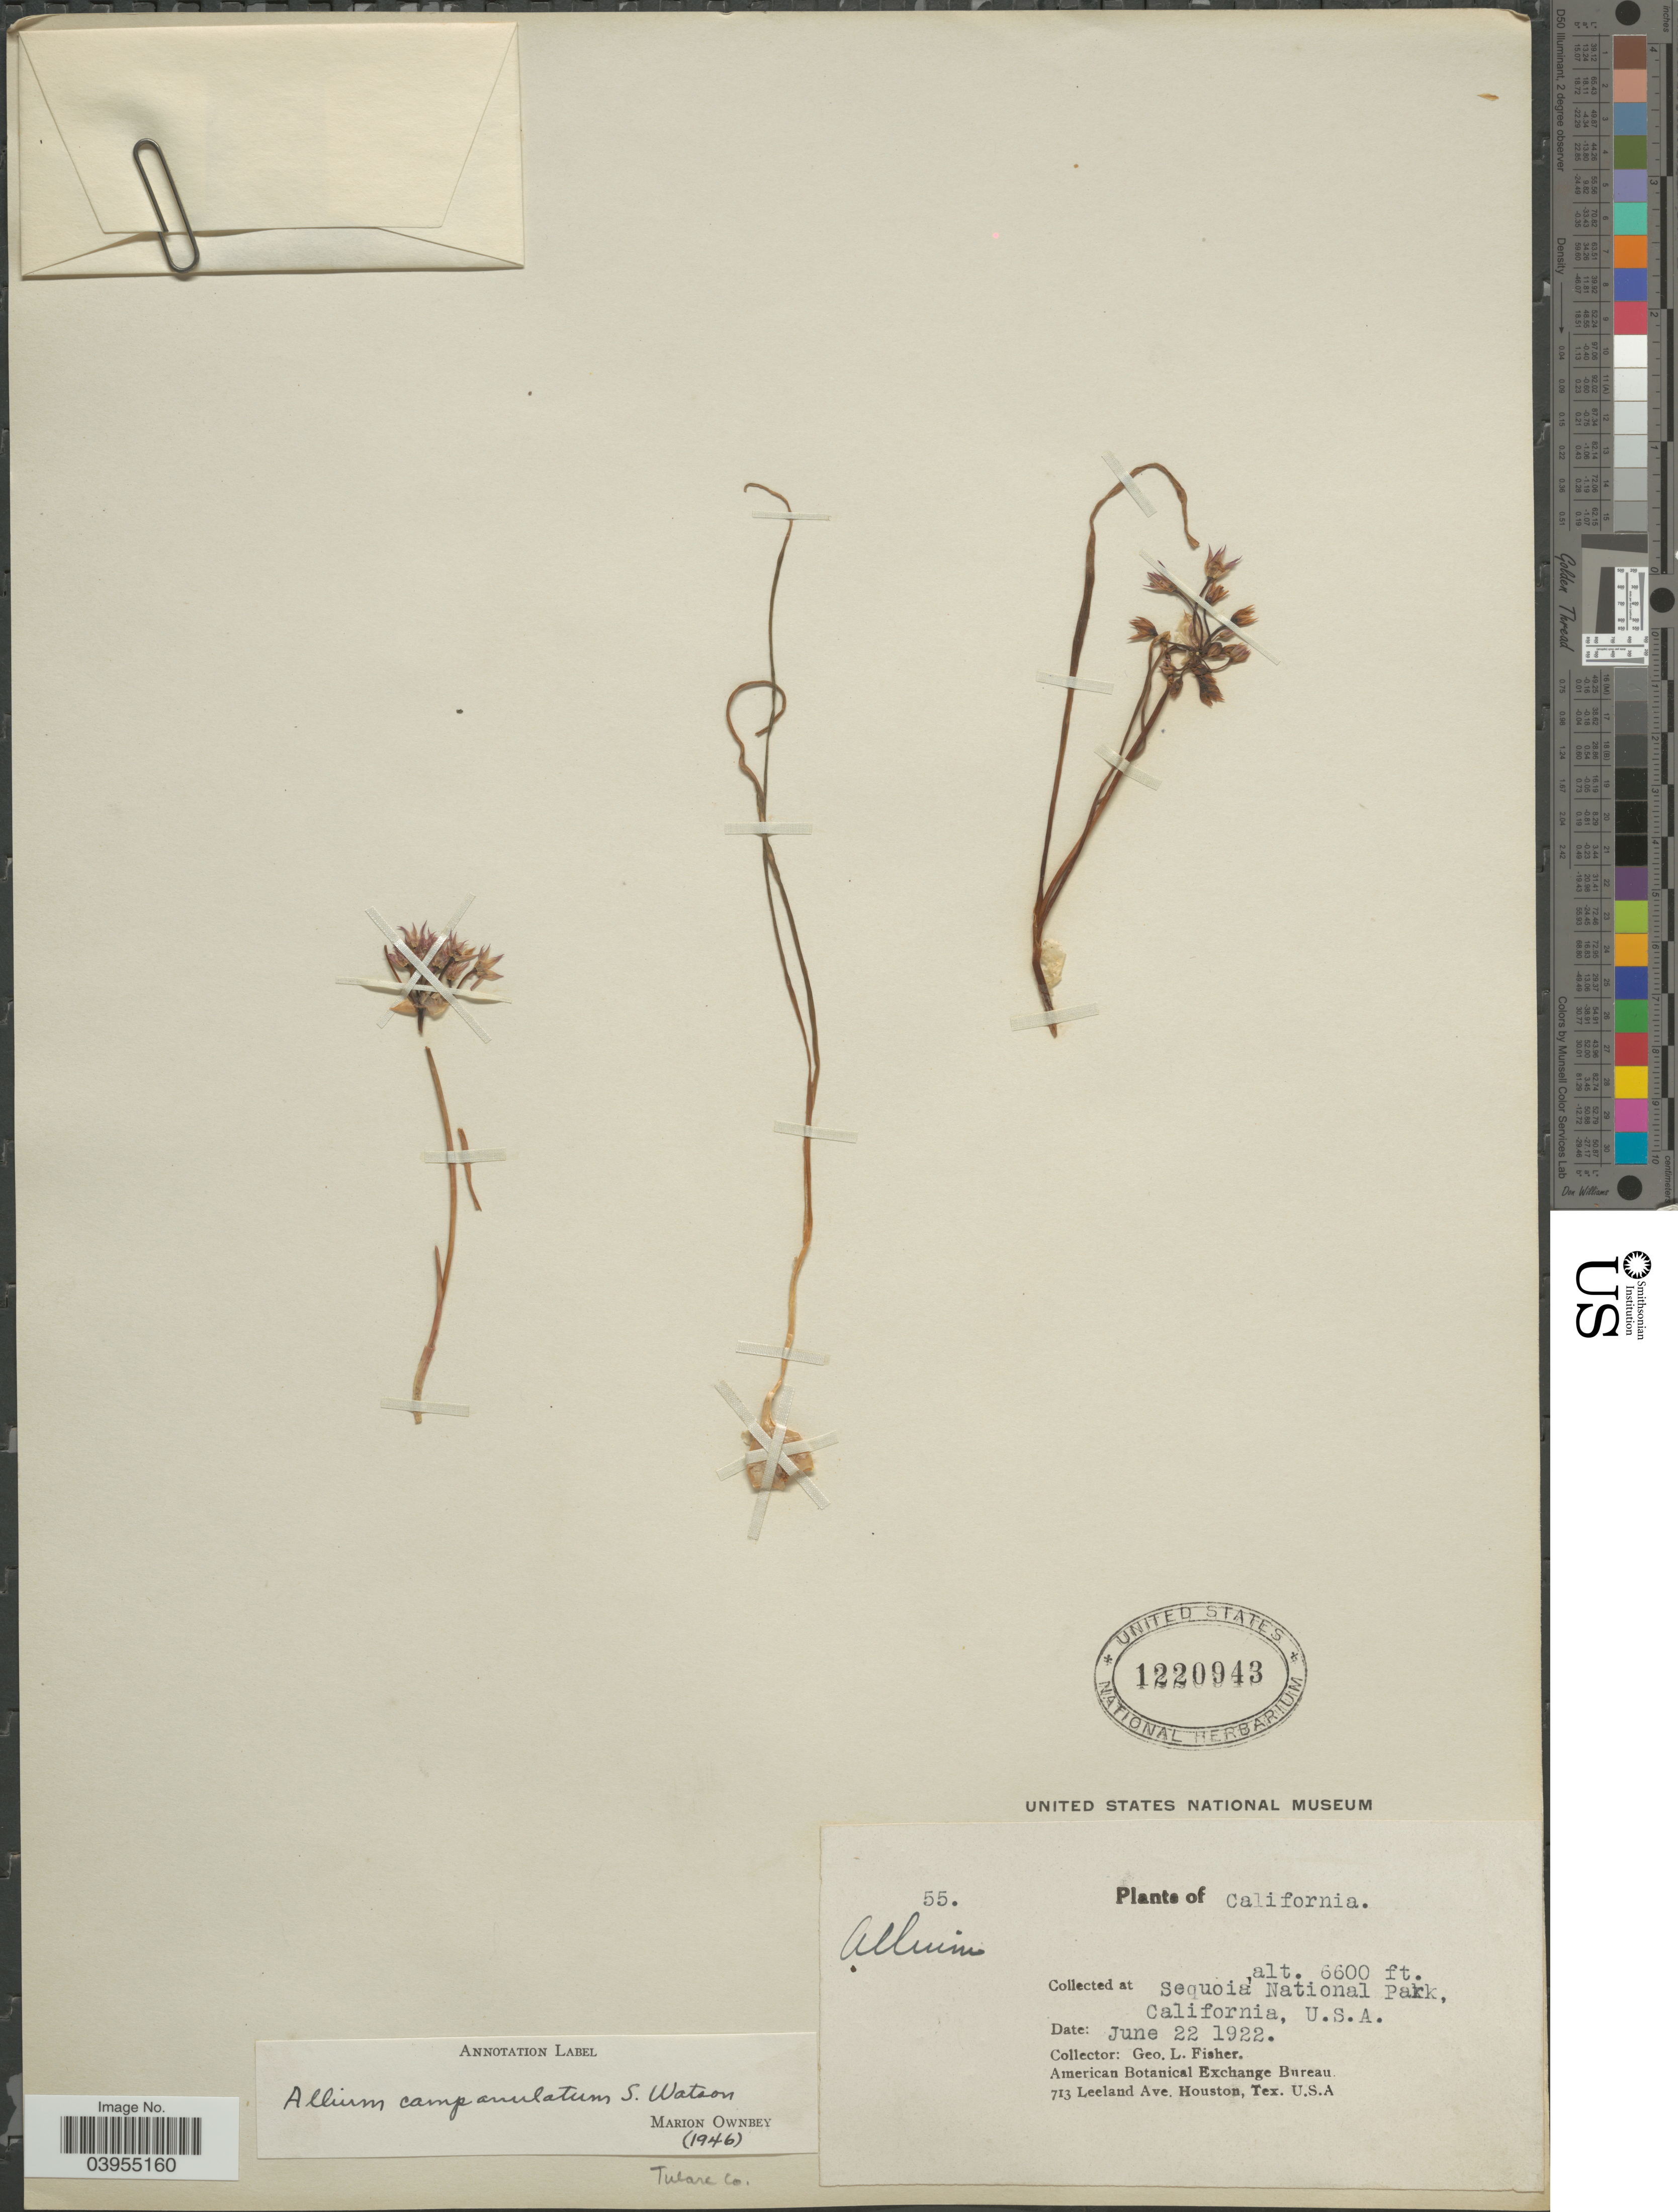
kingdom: Plantae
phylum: Tracheophyta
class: Liliopsida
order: Asparagales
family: Amaryllidaceae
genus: Allium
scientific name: Allium campanulatum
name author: S. Watson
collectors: G. H. Fisher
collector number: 55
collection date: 1922-06-22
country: United States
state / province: California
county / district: Tulare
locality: Sequoia National Park. Tulare Co.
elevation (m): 2012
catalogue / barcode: US 1220943